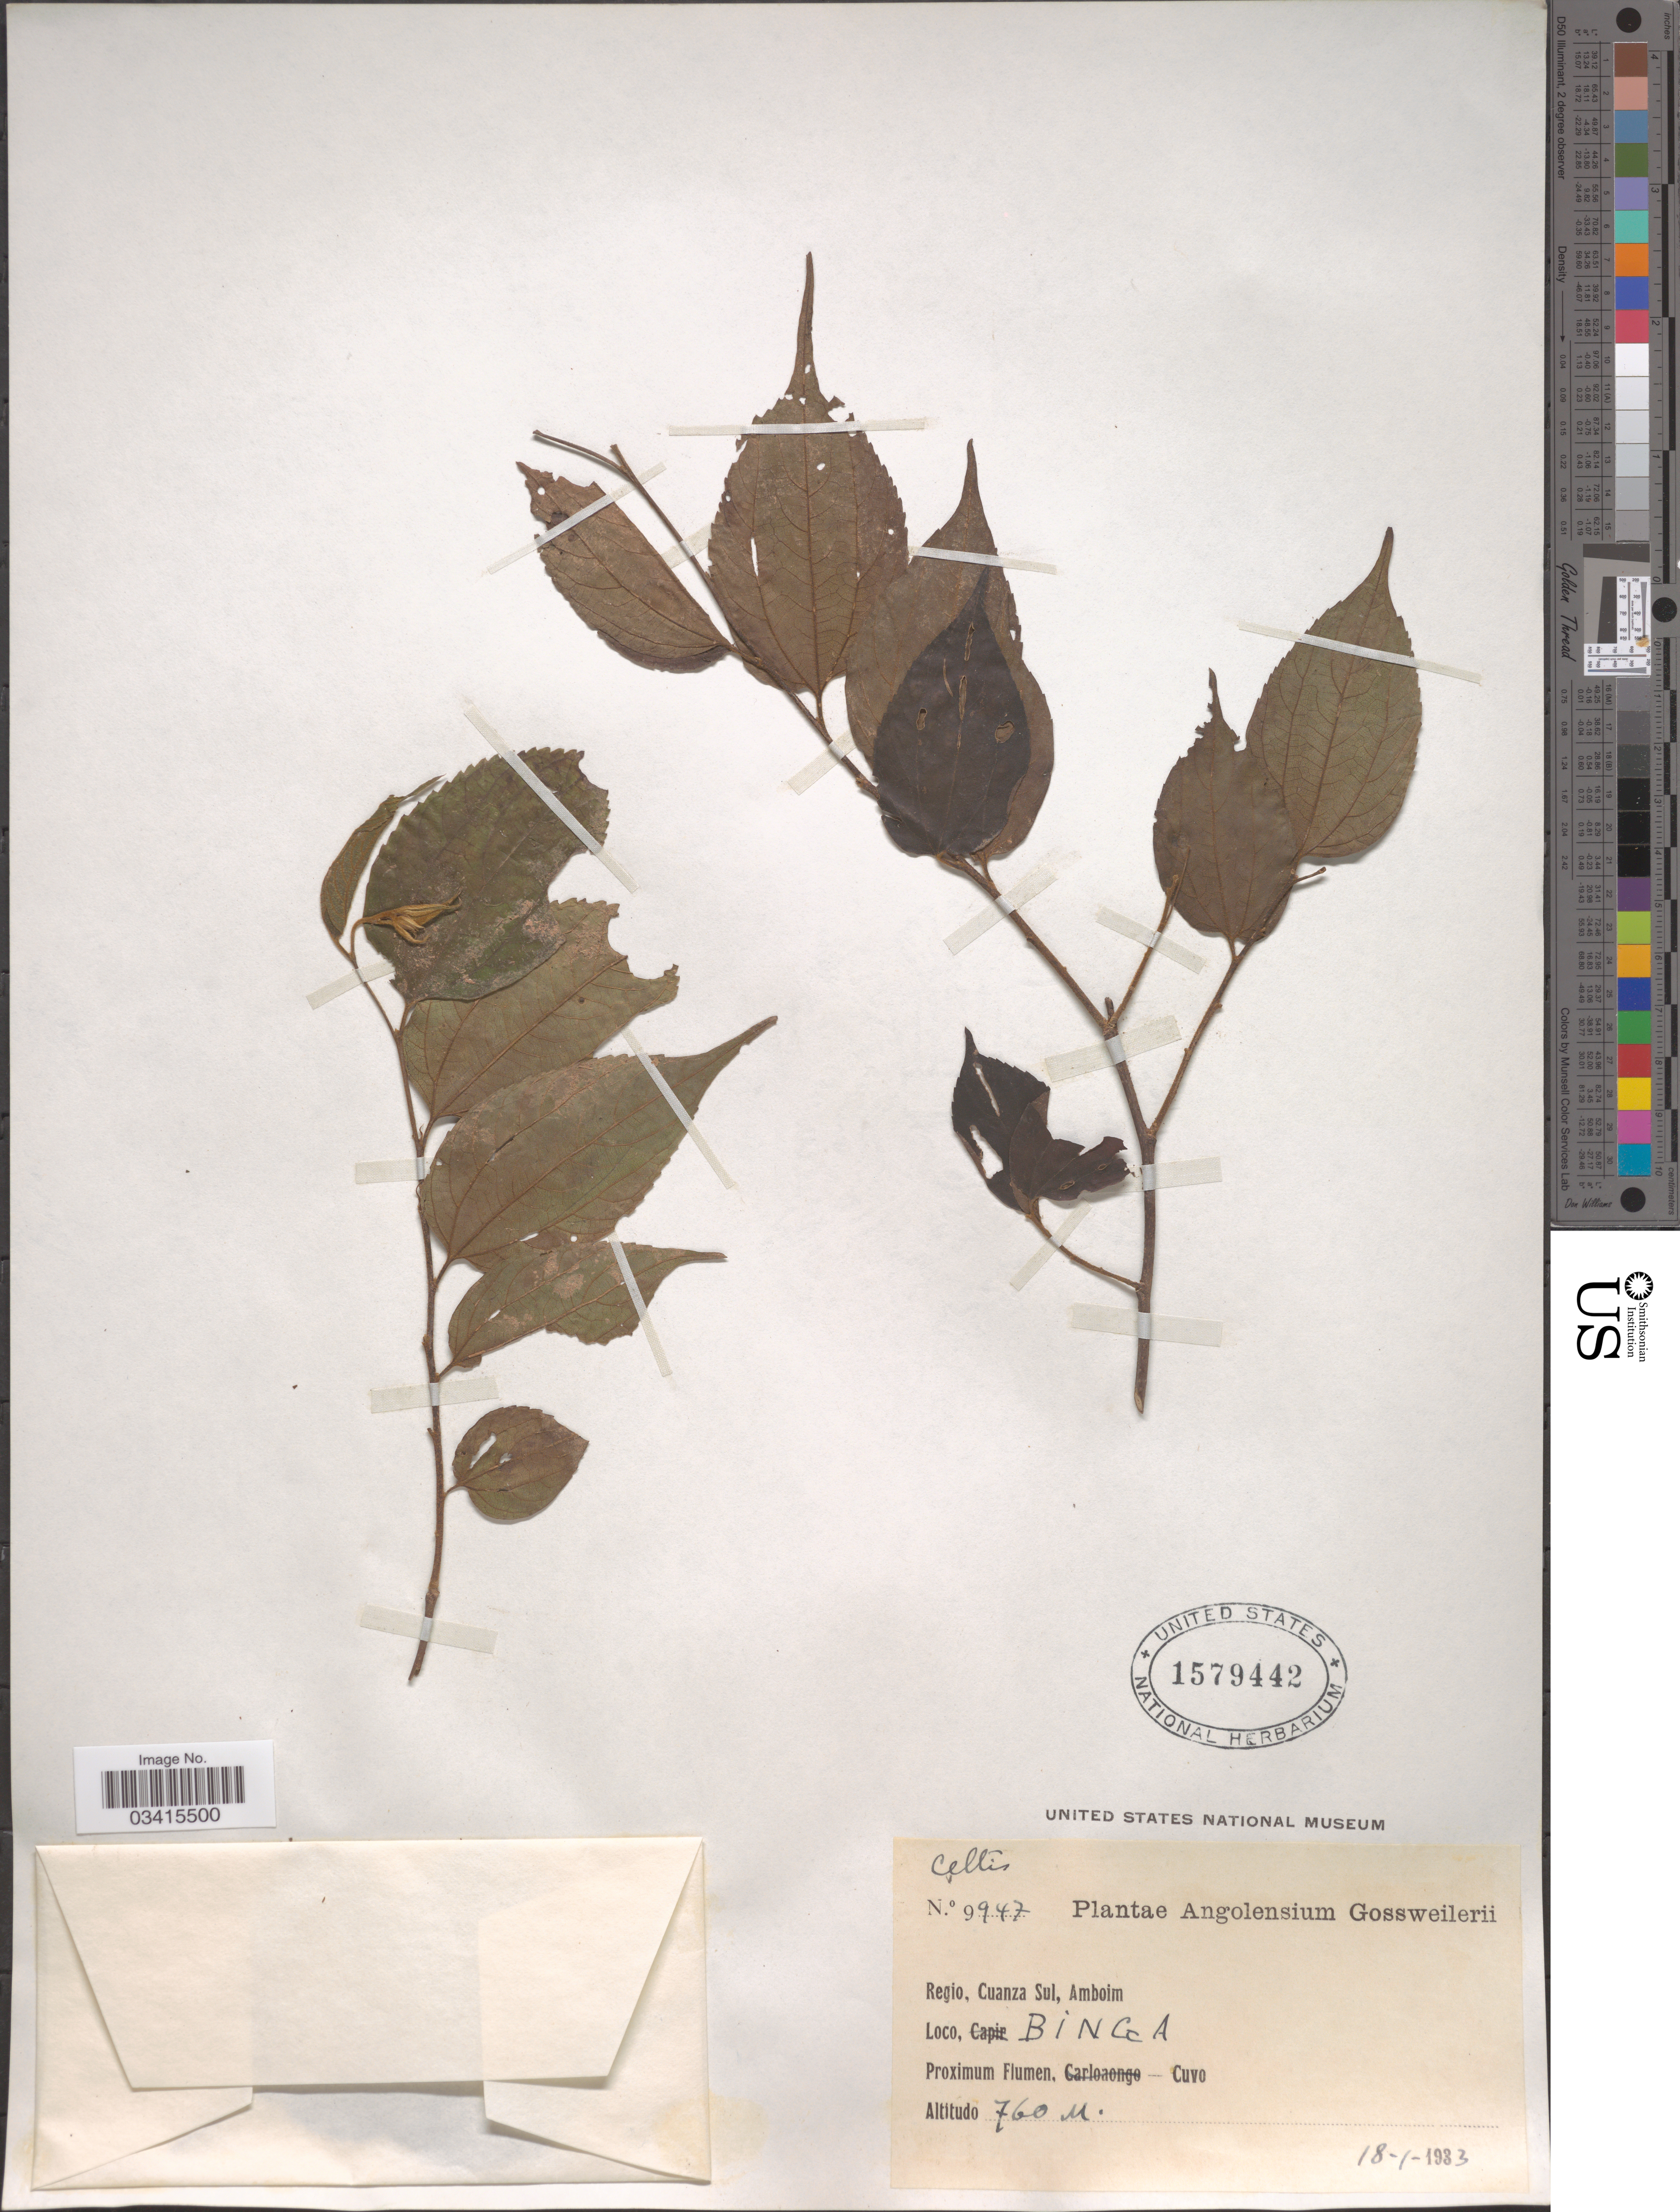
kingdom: Plantae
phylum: Tracheophyta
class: Magnoliopsida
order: Rosales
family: Cannabaceae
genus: Celtis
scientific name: Celtis sp.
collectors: -. Gossweiler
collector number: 9947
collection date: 1933-01-18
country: Angola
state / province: Cuanza Sul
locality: Regio, Cuanza Sul, Amboim. Binga. Proximum Flumen, Cuvo.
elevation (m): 760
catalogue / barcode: US 1579442